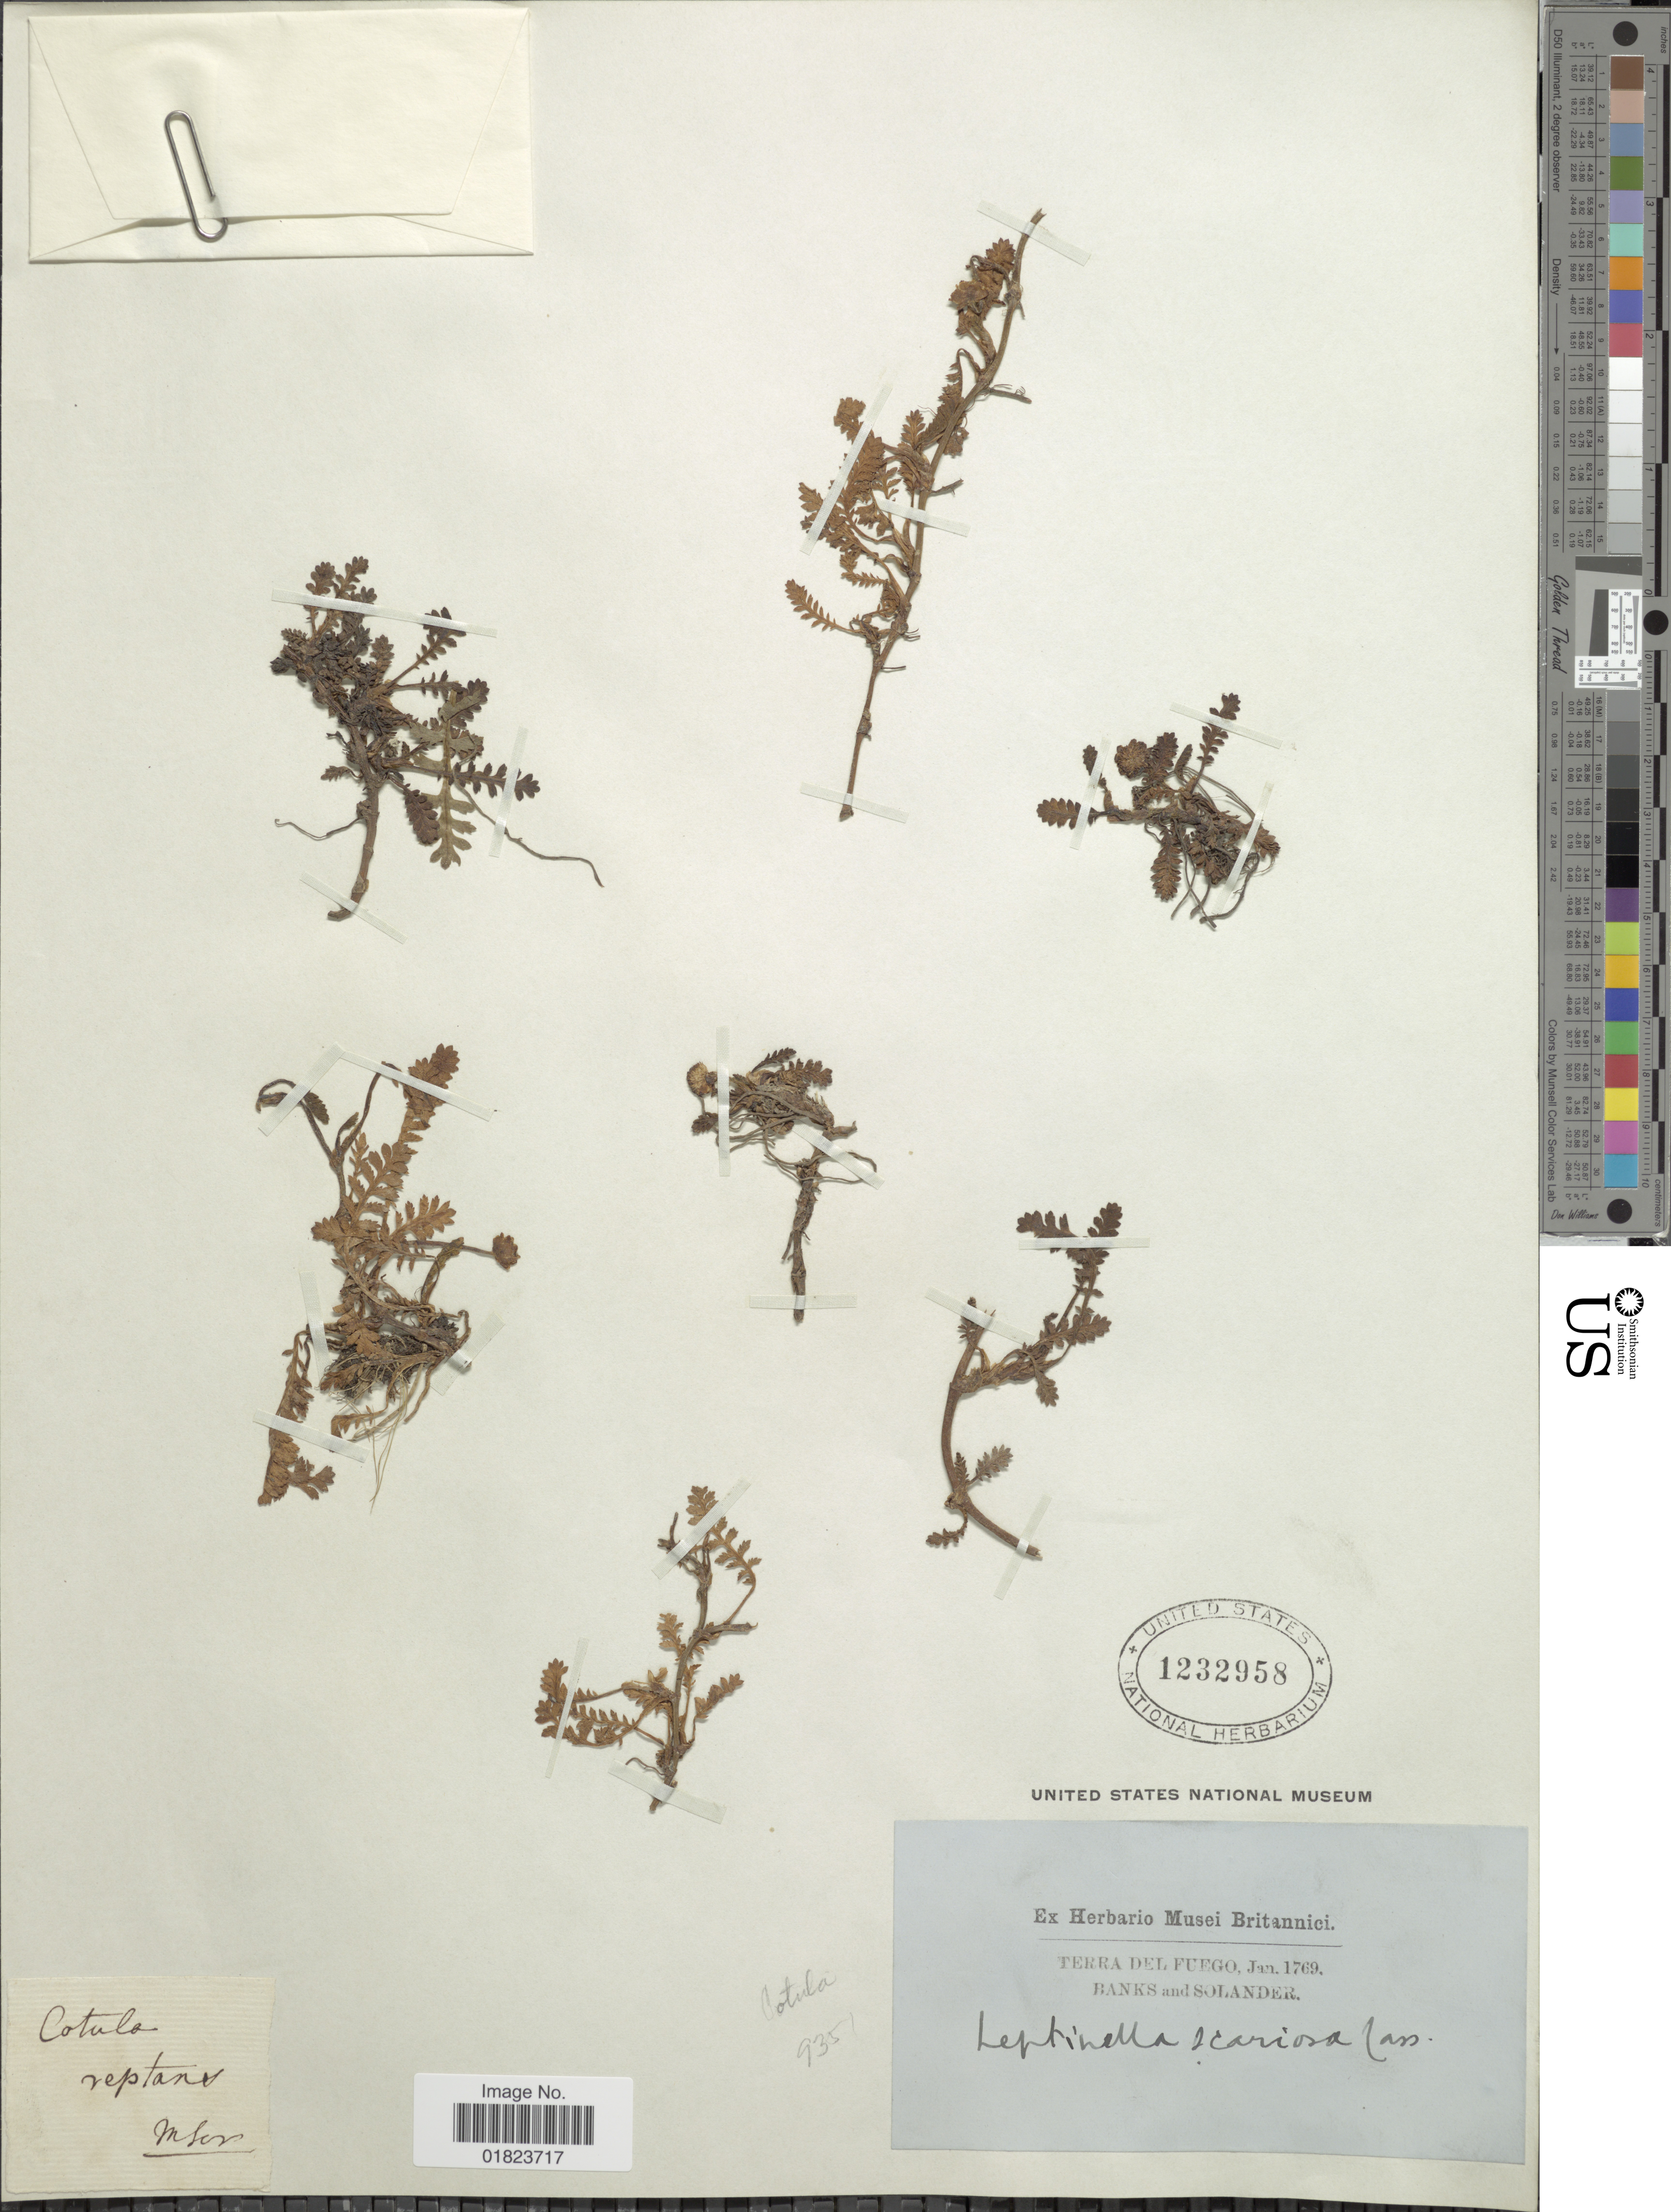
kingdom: Plantae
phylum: Tracheophyta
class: Magnoliopsida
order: Asterales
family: Asteraceae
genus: Cotula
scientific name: Cotula scariosa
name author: (Cass.) Franch.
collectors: -- Banks & -- Solander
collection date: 1769-01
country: Argentina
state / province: Tierra del Fuego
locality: Tierra del Fuego.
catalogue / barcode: US 1232958